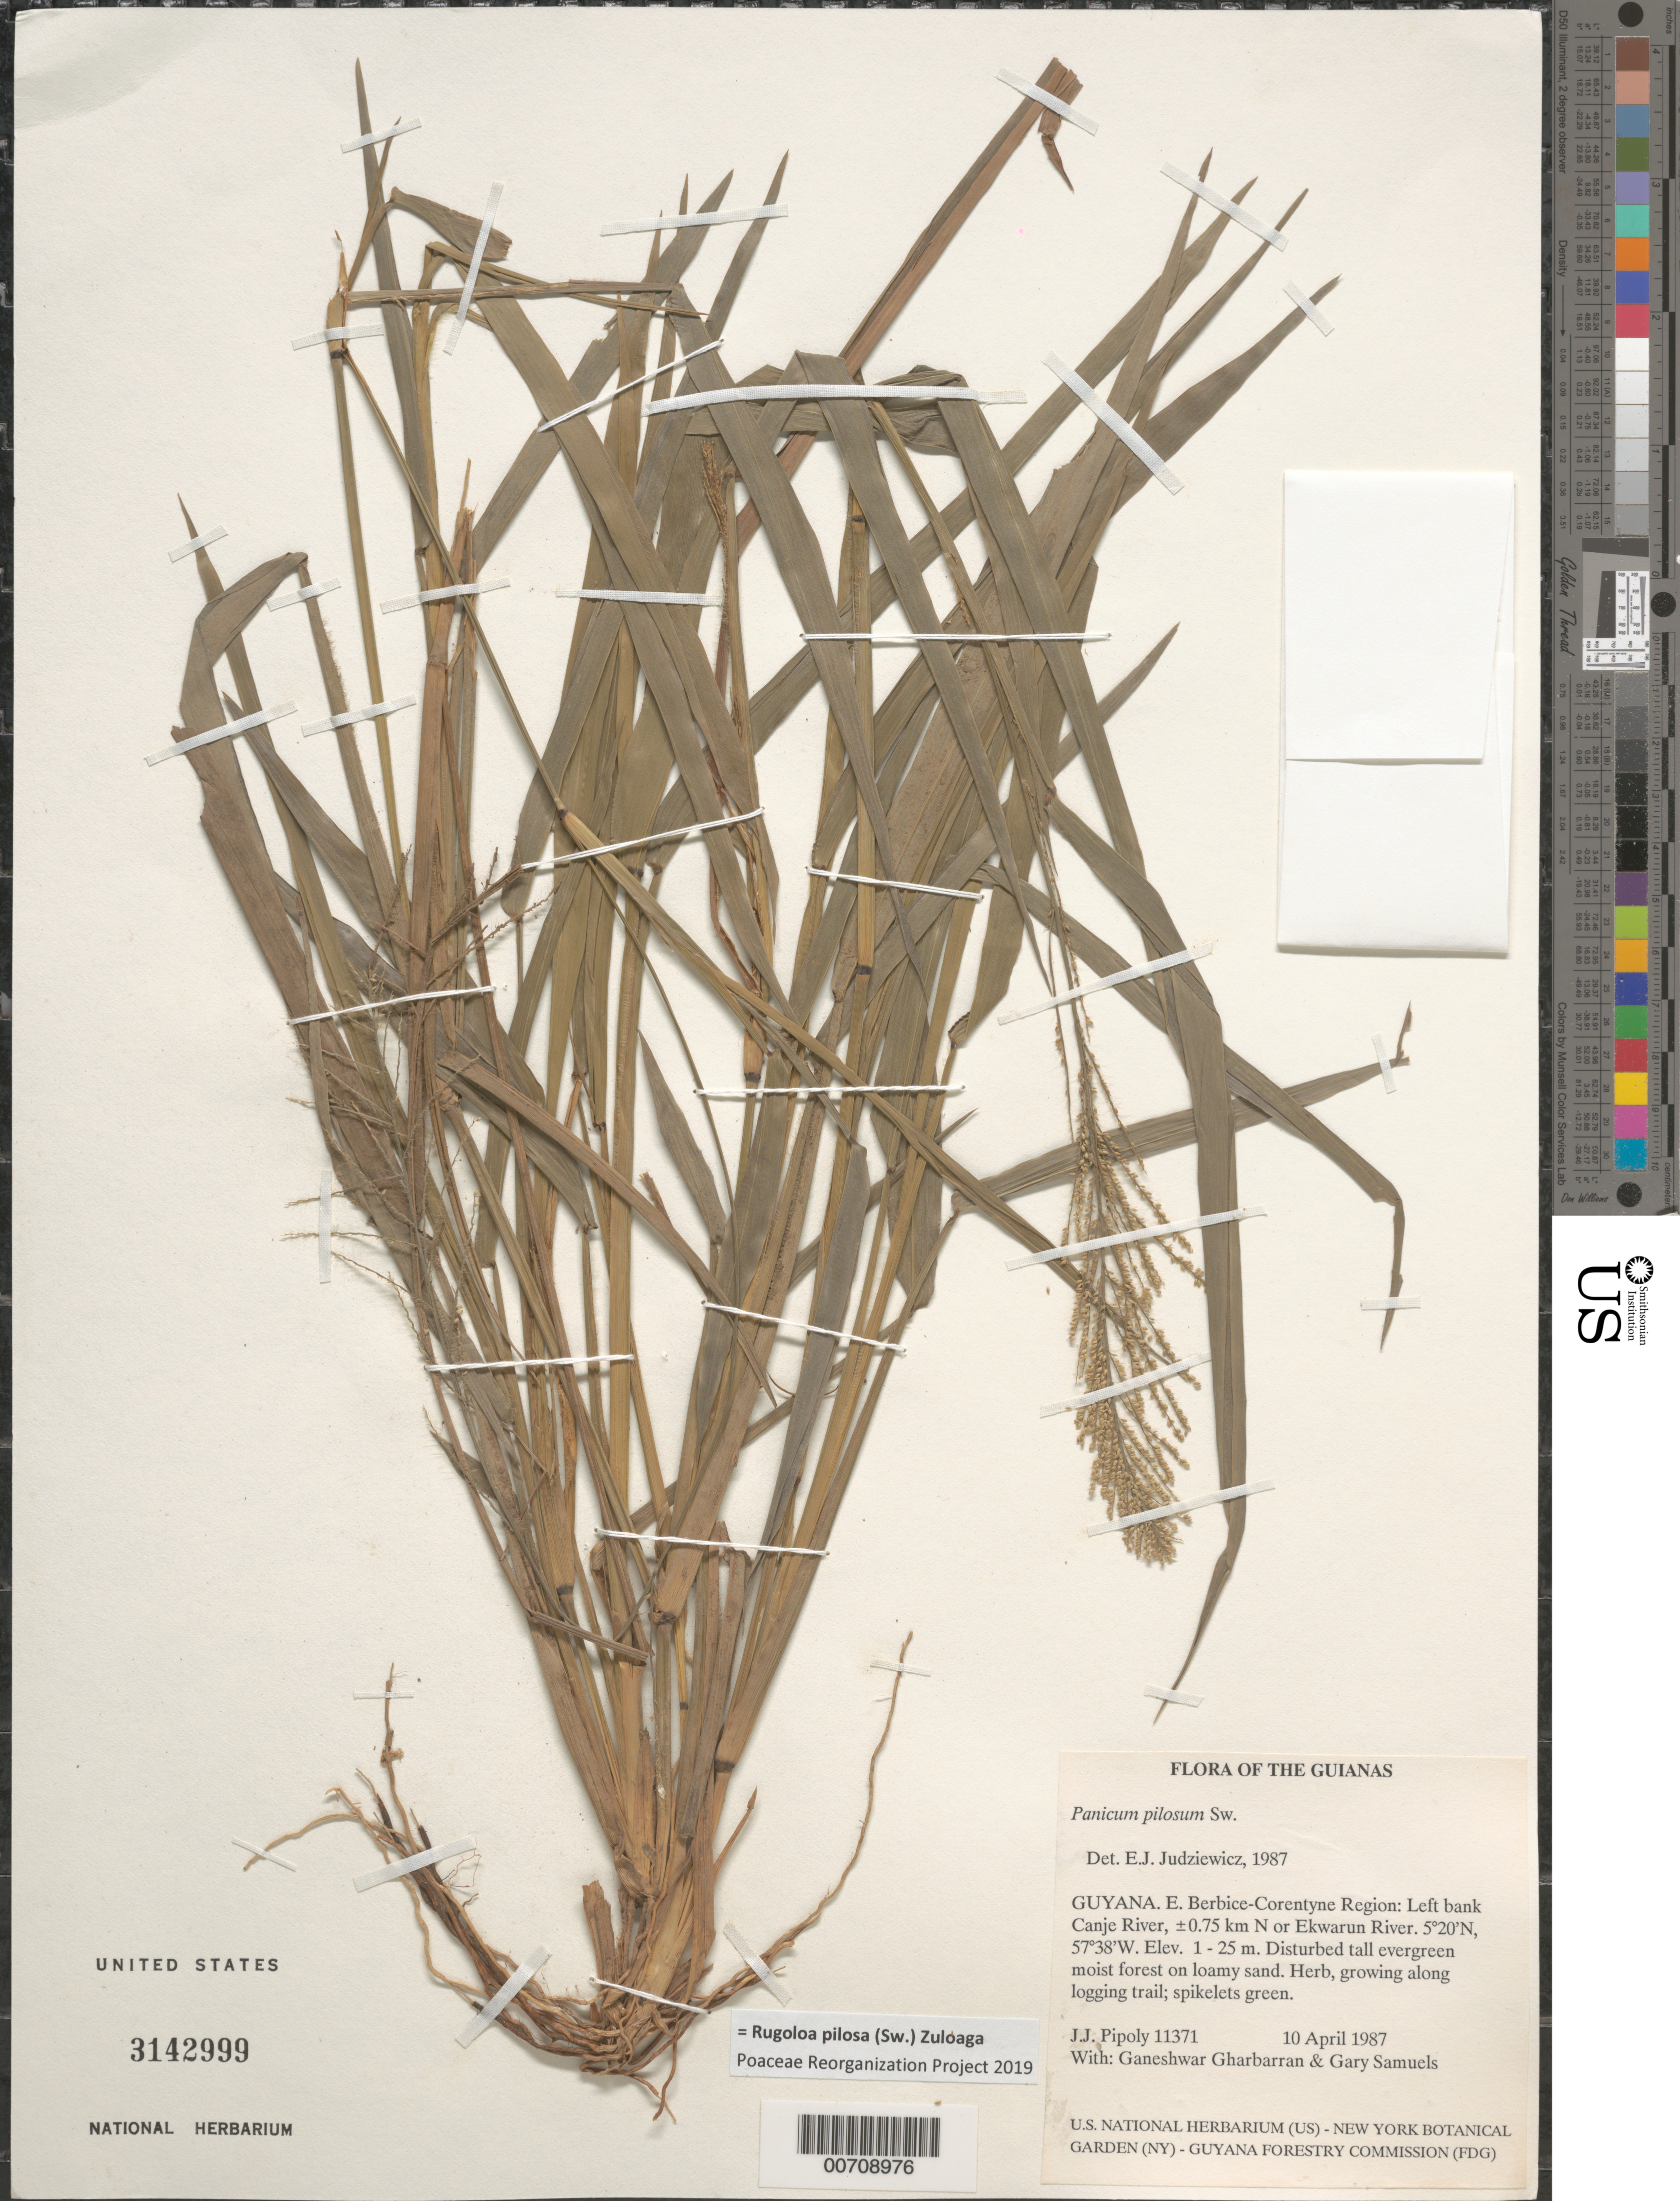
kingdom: Plantae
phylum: Tracheophyta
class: Liliopsida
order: Poales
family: Poaceae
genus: Panicum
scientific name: Panicum pilosum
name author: Sw.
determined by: Judziewicz, E. J.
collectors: J. J. Pipoly, G. Gharbarran & G. Samuels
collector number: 11371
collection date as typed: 10 April 1987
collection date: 1987-04-10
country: Guyana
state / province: E. Berbice-Corentyne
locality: Canje River, ± 0.75 km N of Ekwarun River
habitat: Disturbed tall evergreen moist forest on loamy sand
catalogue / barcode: US 3142999